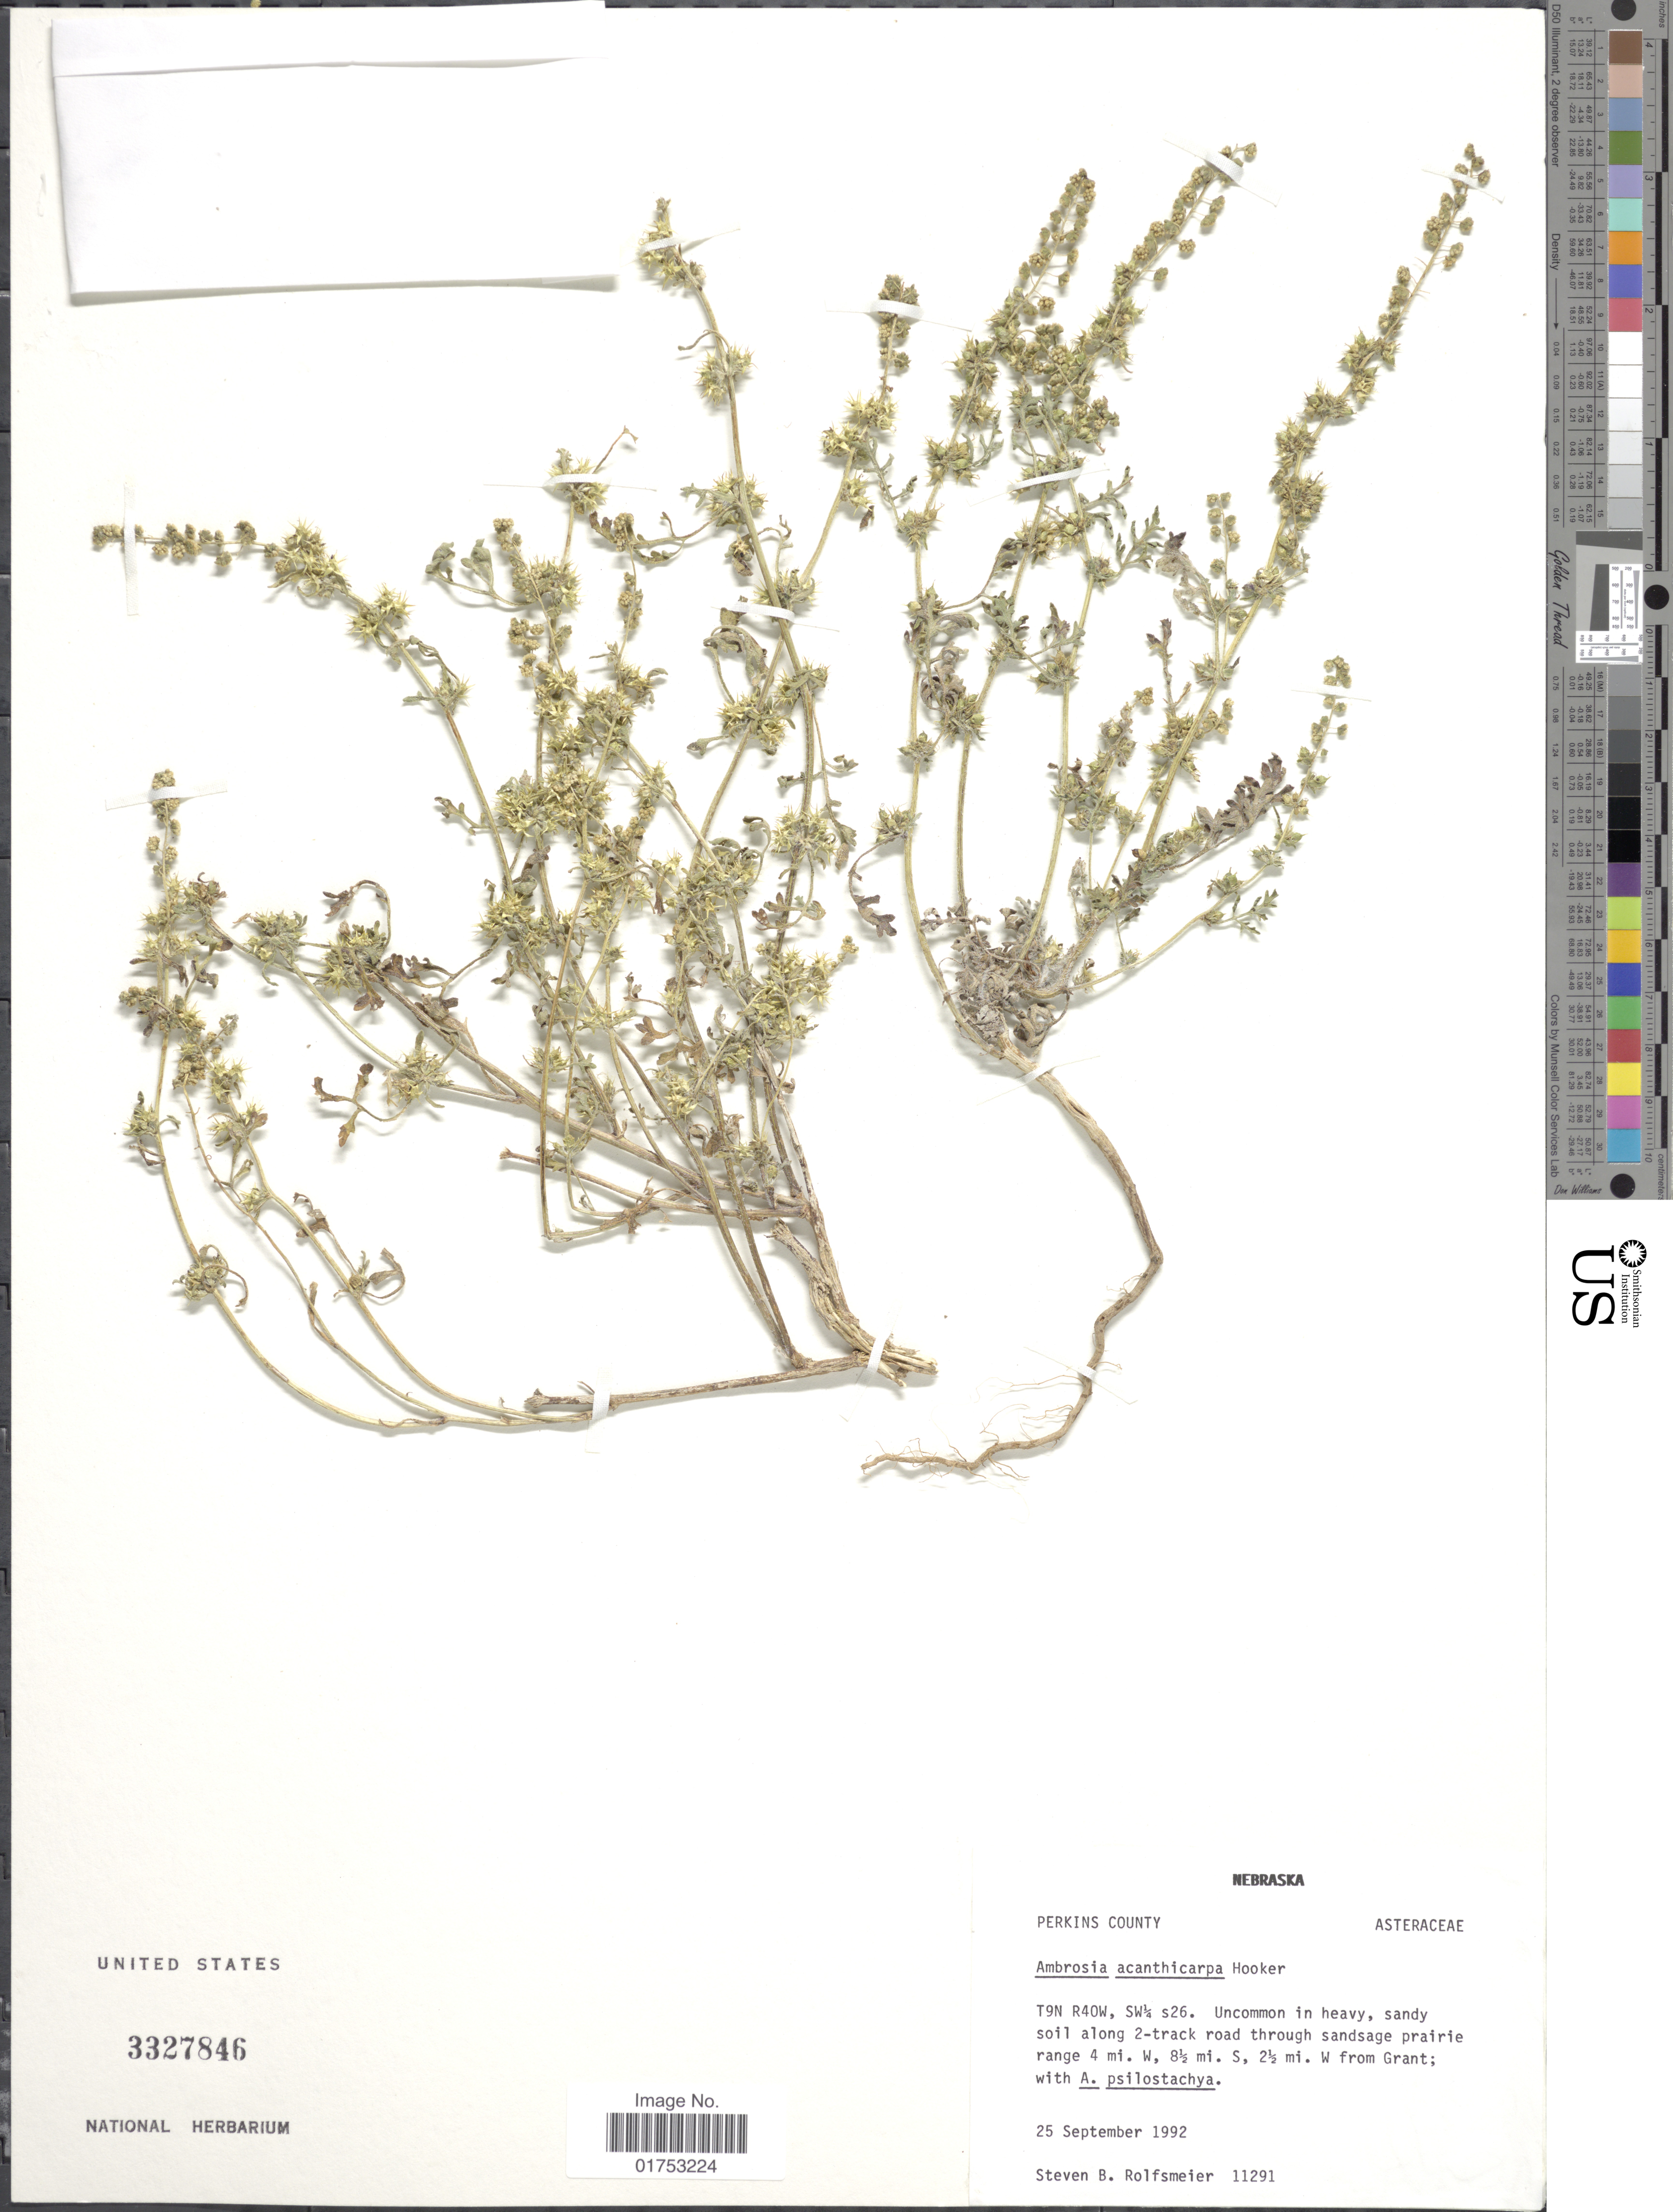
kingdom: Plantae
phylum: Tracheophyta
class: Magnoliopsida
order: Asterales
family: Asteraceae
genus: Ambrosia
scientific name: Ambrosia acanthicarpa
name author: Hook.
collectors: S. Rolfsmeier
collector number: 11291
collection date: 1992-09-25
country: United States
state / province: Nebraska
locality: Perkins County, T9N, R40W, SW1/4, s26, 4 mi W, 8½ mi S, 2½ mi W from Grant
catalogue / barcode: US 3327846